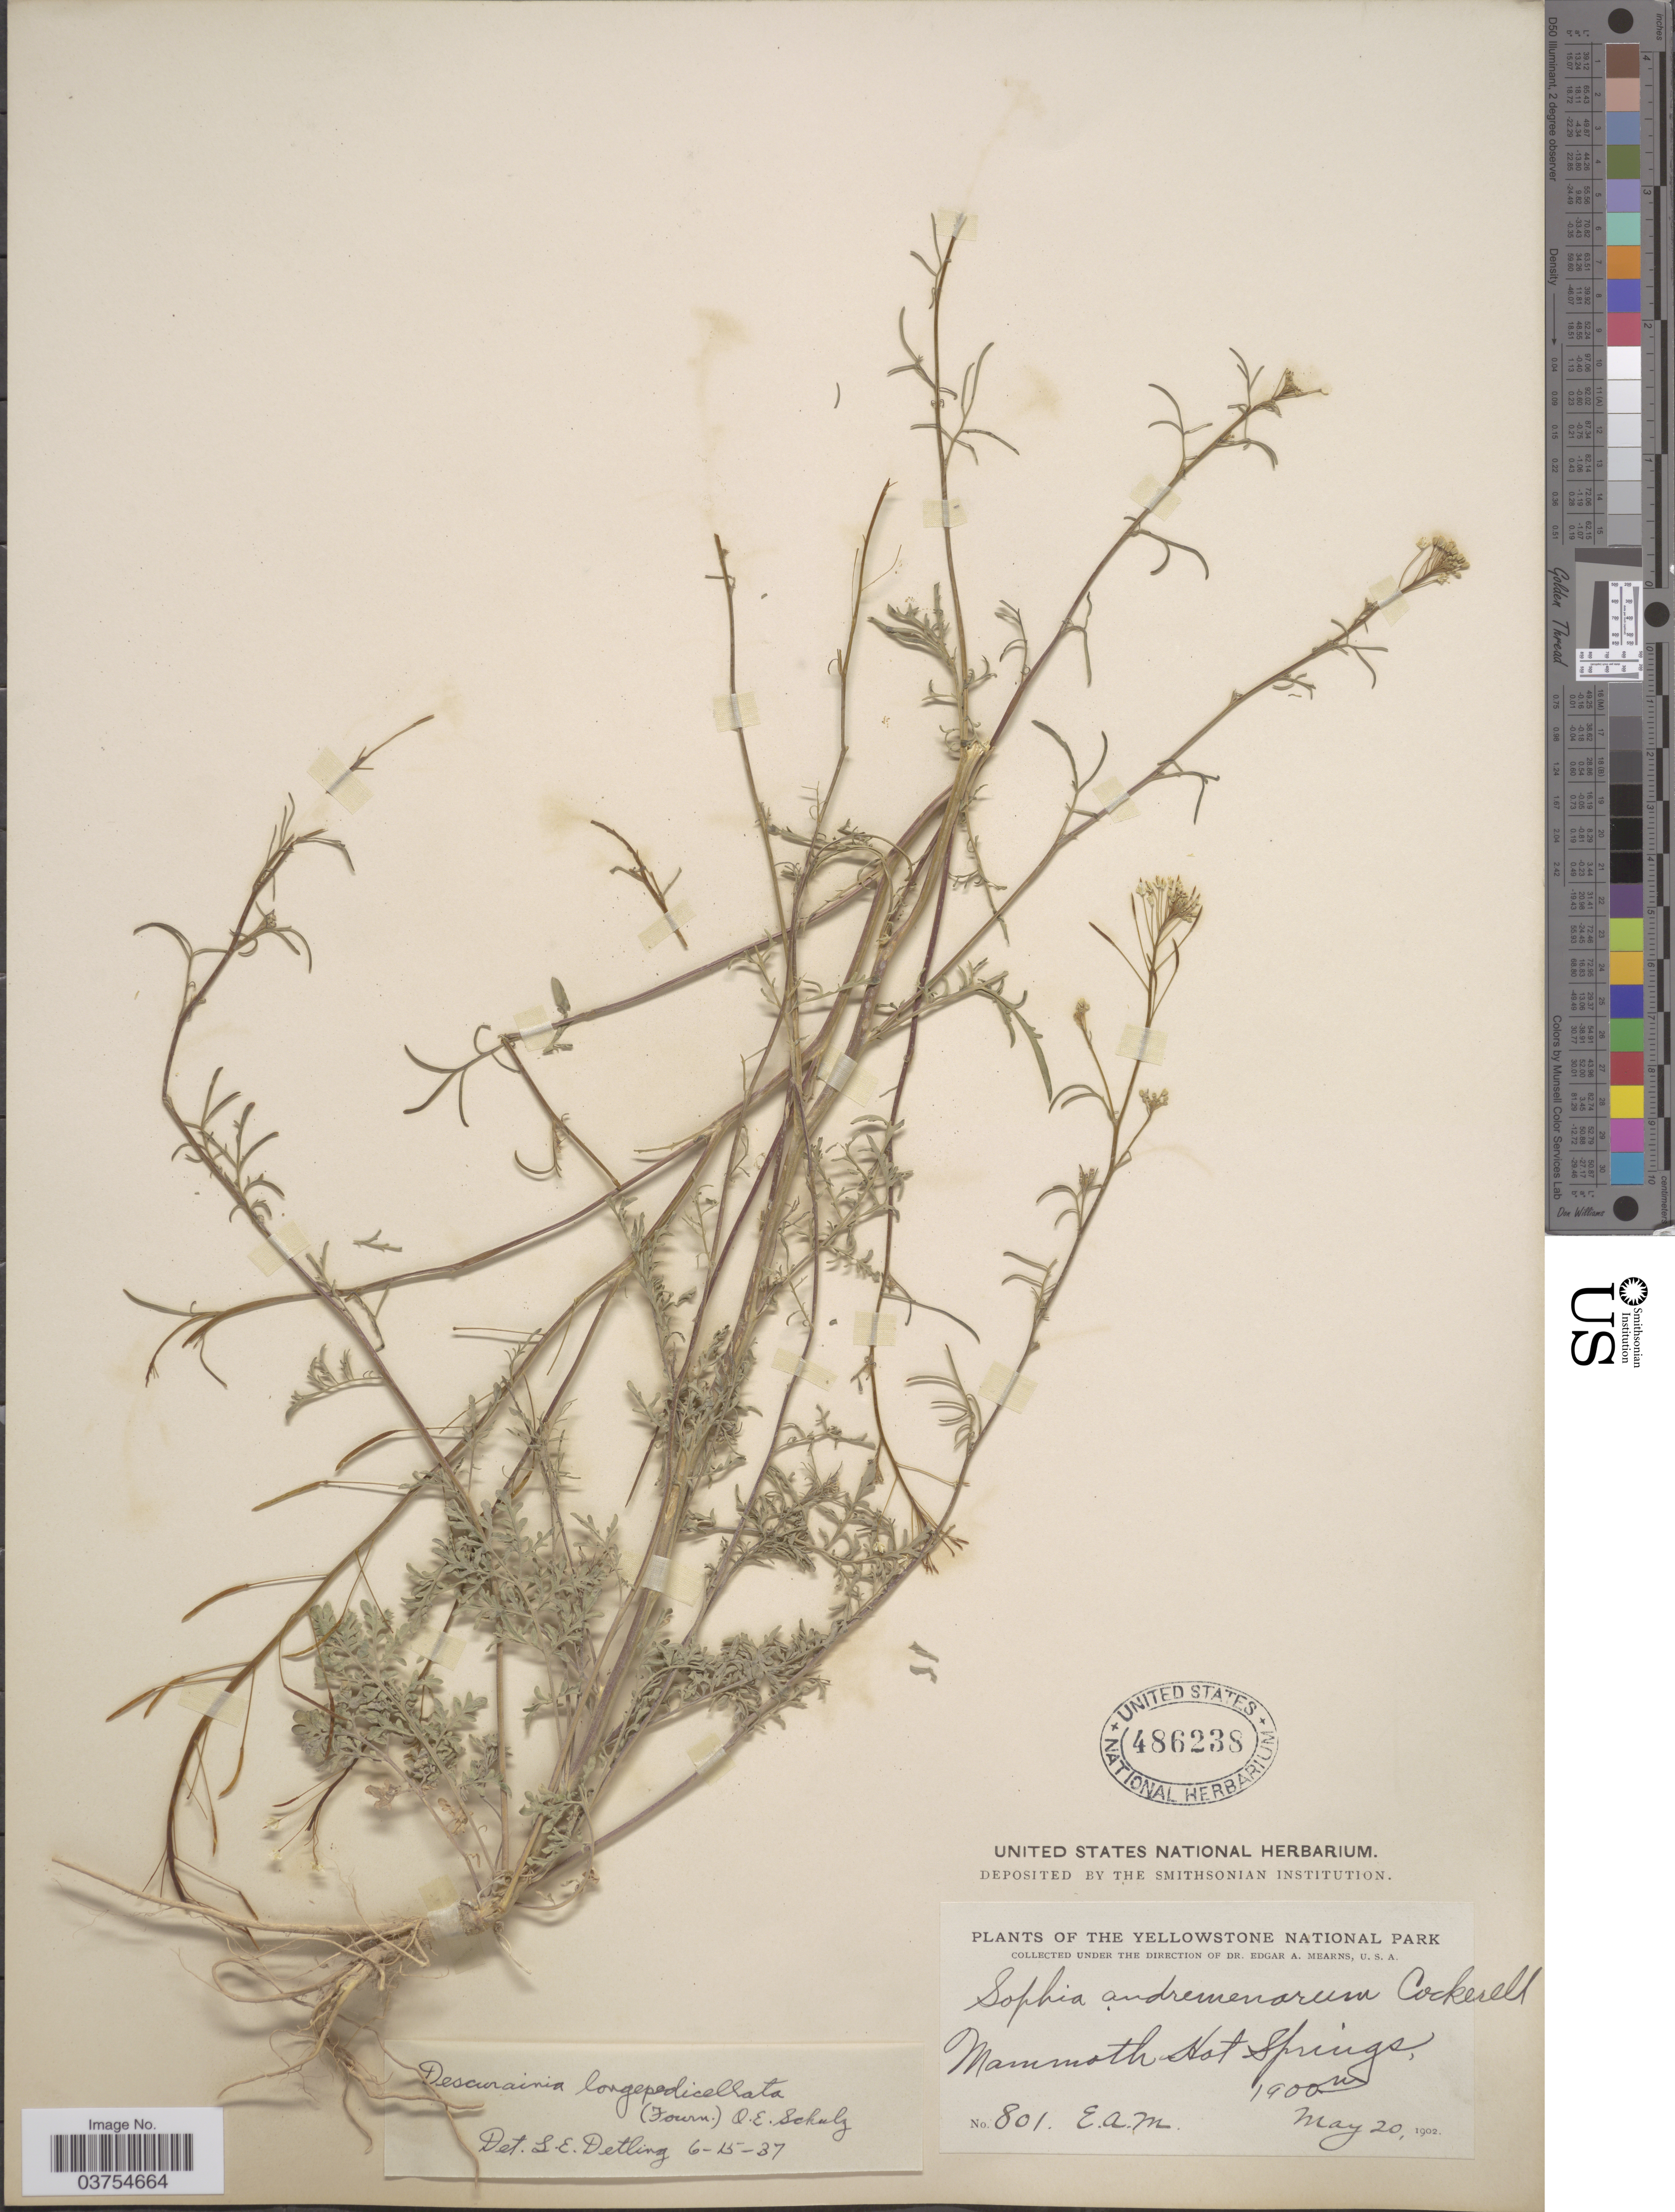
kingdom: Plantae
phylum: Tracheophyta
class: Magnoliopsida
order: Brassicales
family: Brassicaceae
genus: Descurainia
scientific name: Descurainia pinnata subsp. filipes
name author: (A. Gray) Detling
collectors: E. A. Mearns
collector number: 801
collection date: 1902-05-20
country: United States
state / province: Wyoming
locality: The Yellowstone National Park. Mammoth Hot Springs.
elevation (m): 1900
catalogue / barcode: US 486238